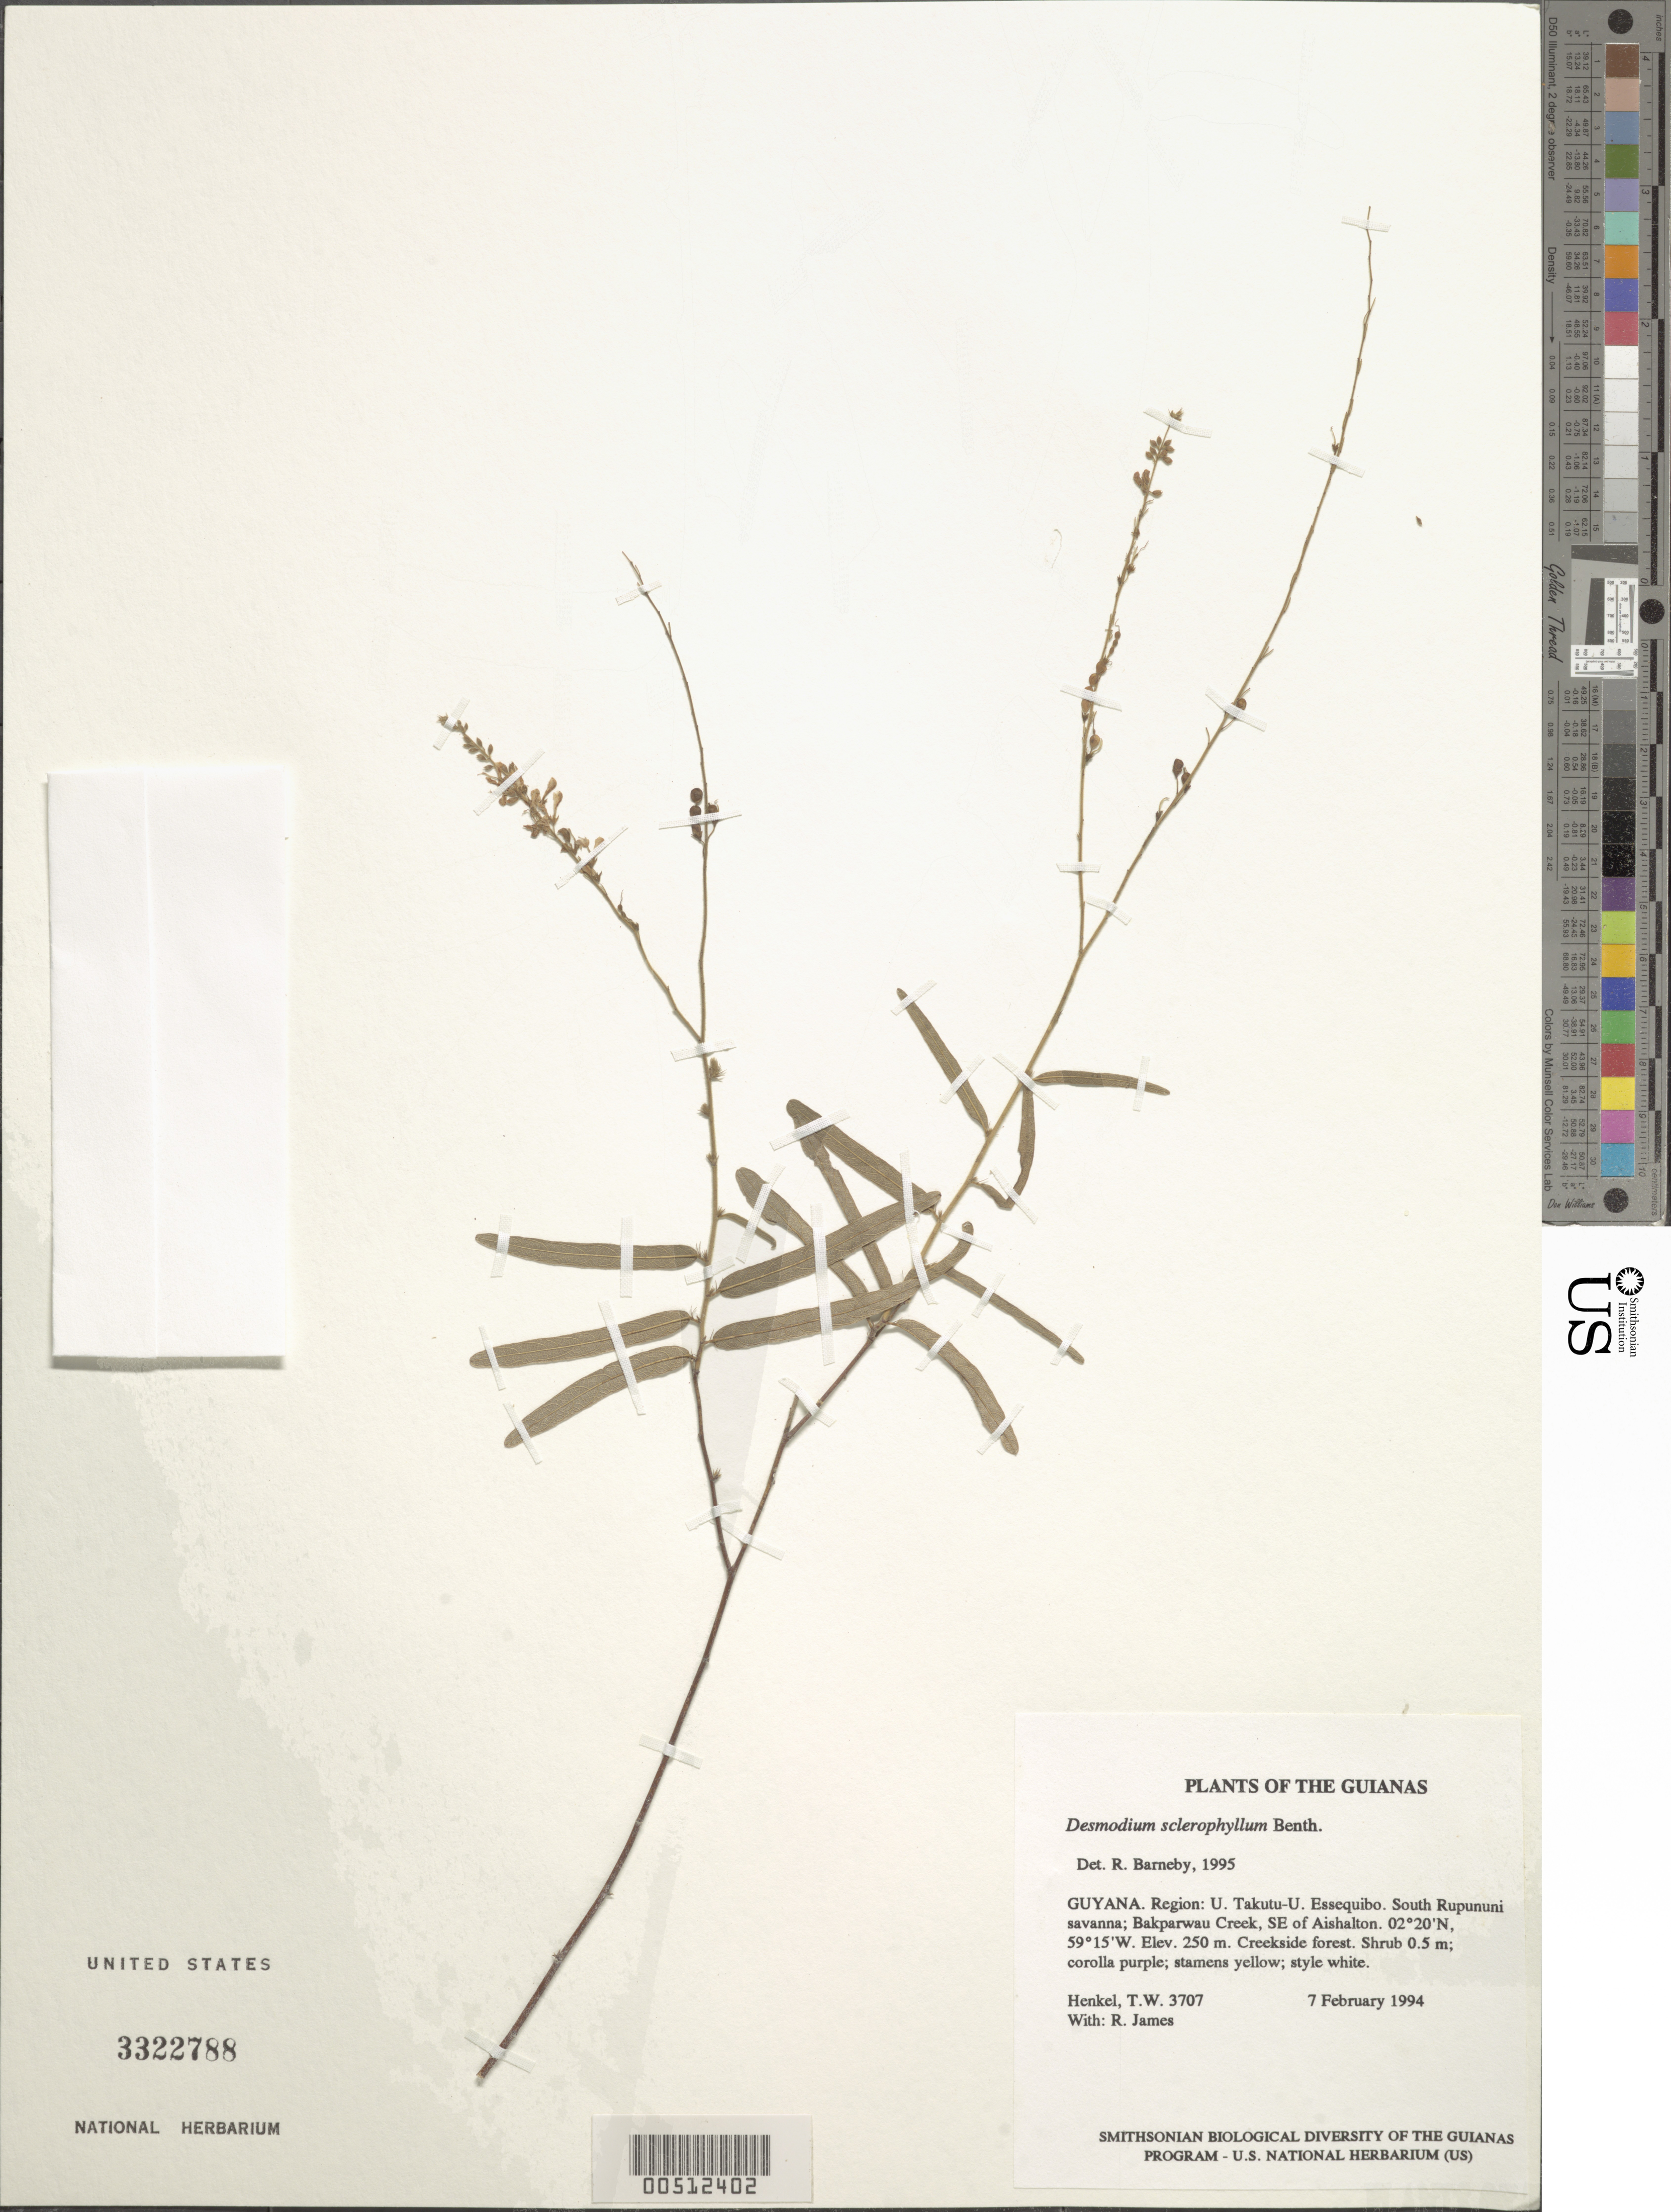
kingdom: Plantae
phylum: Tracheophyta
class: Magnoliopsida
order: Fabales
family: Fabaceae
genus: Desmodium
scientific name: Desmodium sclerophyllum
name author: Benth.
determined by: Barneby, Rupert C., (NY)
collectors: T. Henkel & R. James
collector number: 3707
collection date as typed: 7 February 1994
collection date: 1994-02-07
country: Guyana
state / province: U. Takutu-U. Essequibo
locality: South Rupununi savanna; Bakparwau Creek, SE of Aishalton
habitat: Creekside forest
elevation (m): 250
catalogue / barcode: US 3322788